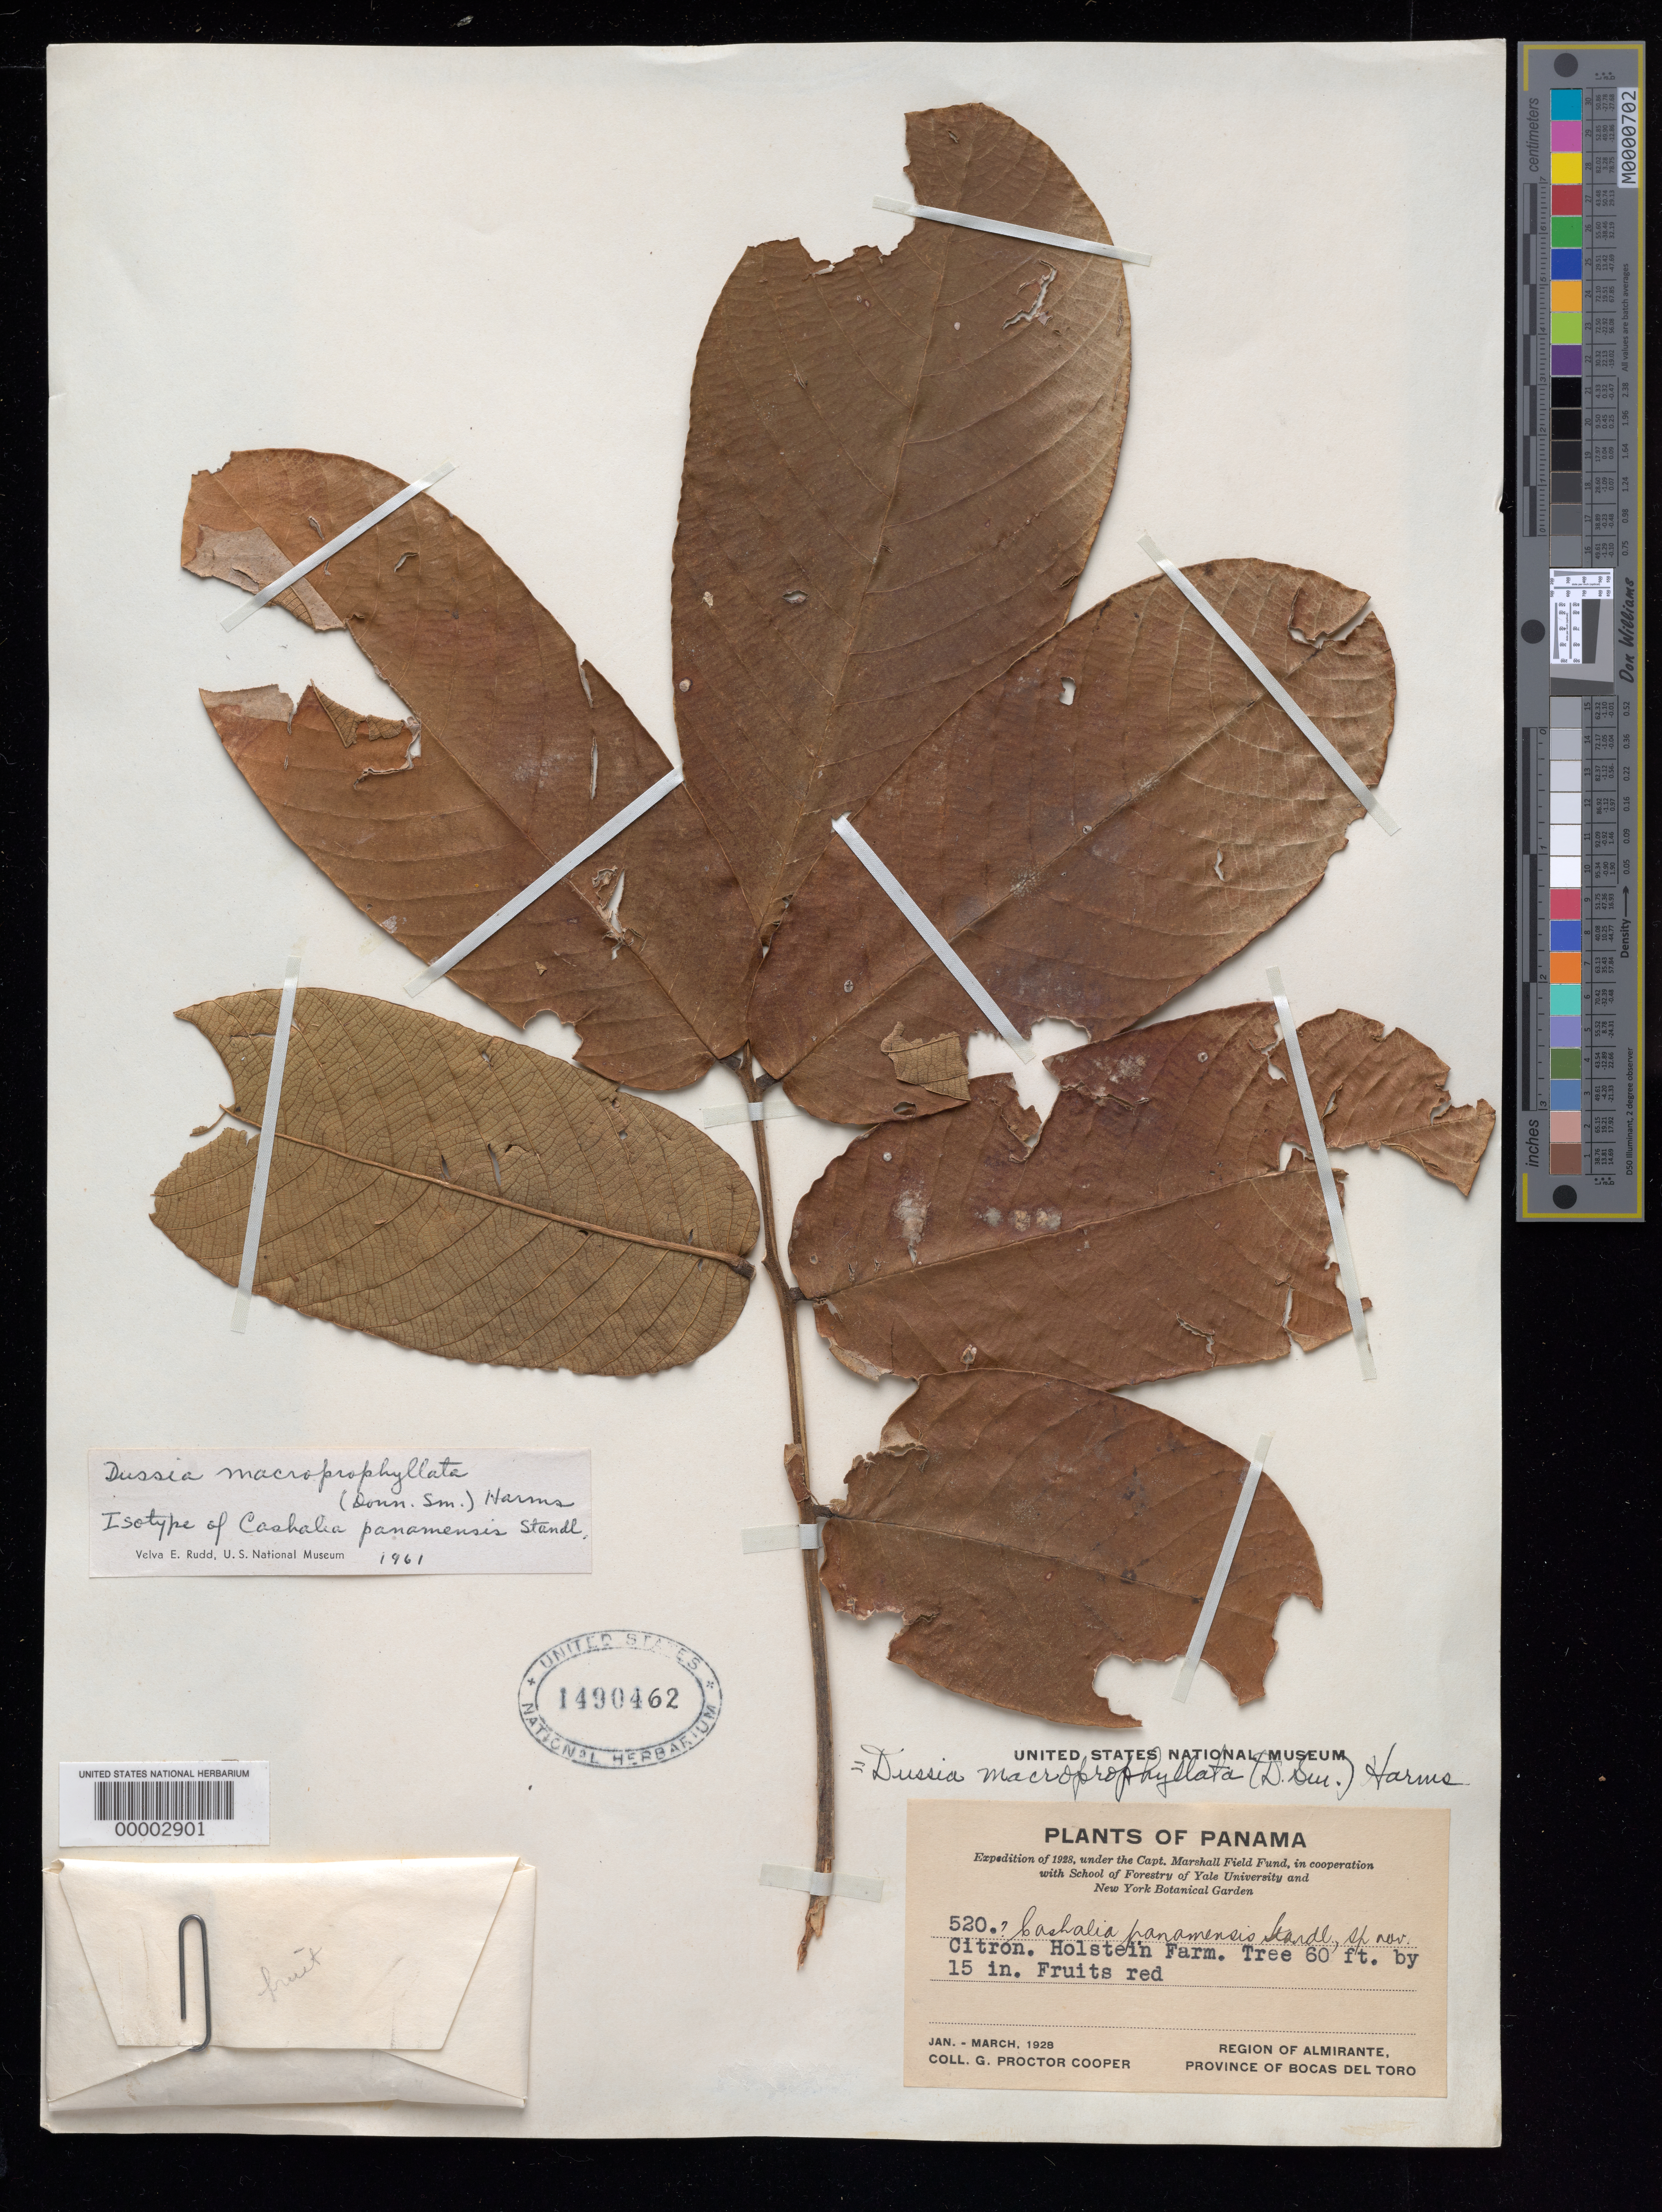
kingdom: Plantae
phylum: Tracheophyta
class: Magnoliopsida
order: Fabales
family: Fabaceae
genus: Cashalia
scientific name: Cashalia panamensis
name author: Standl.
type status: Isotype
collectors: G. Cooper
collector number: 520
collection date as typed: Jan. - March, 1928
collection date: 1928-01/1928-03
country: Panama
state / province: Bocas del Toro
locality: Region of Almirante, Citron, Holstein Farm.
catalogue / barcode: US 1490462